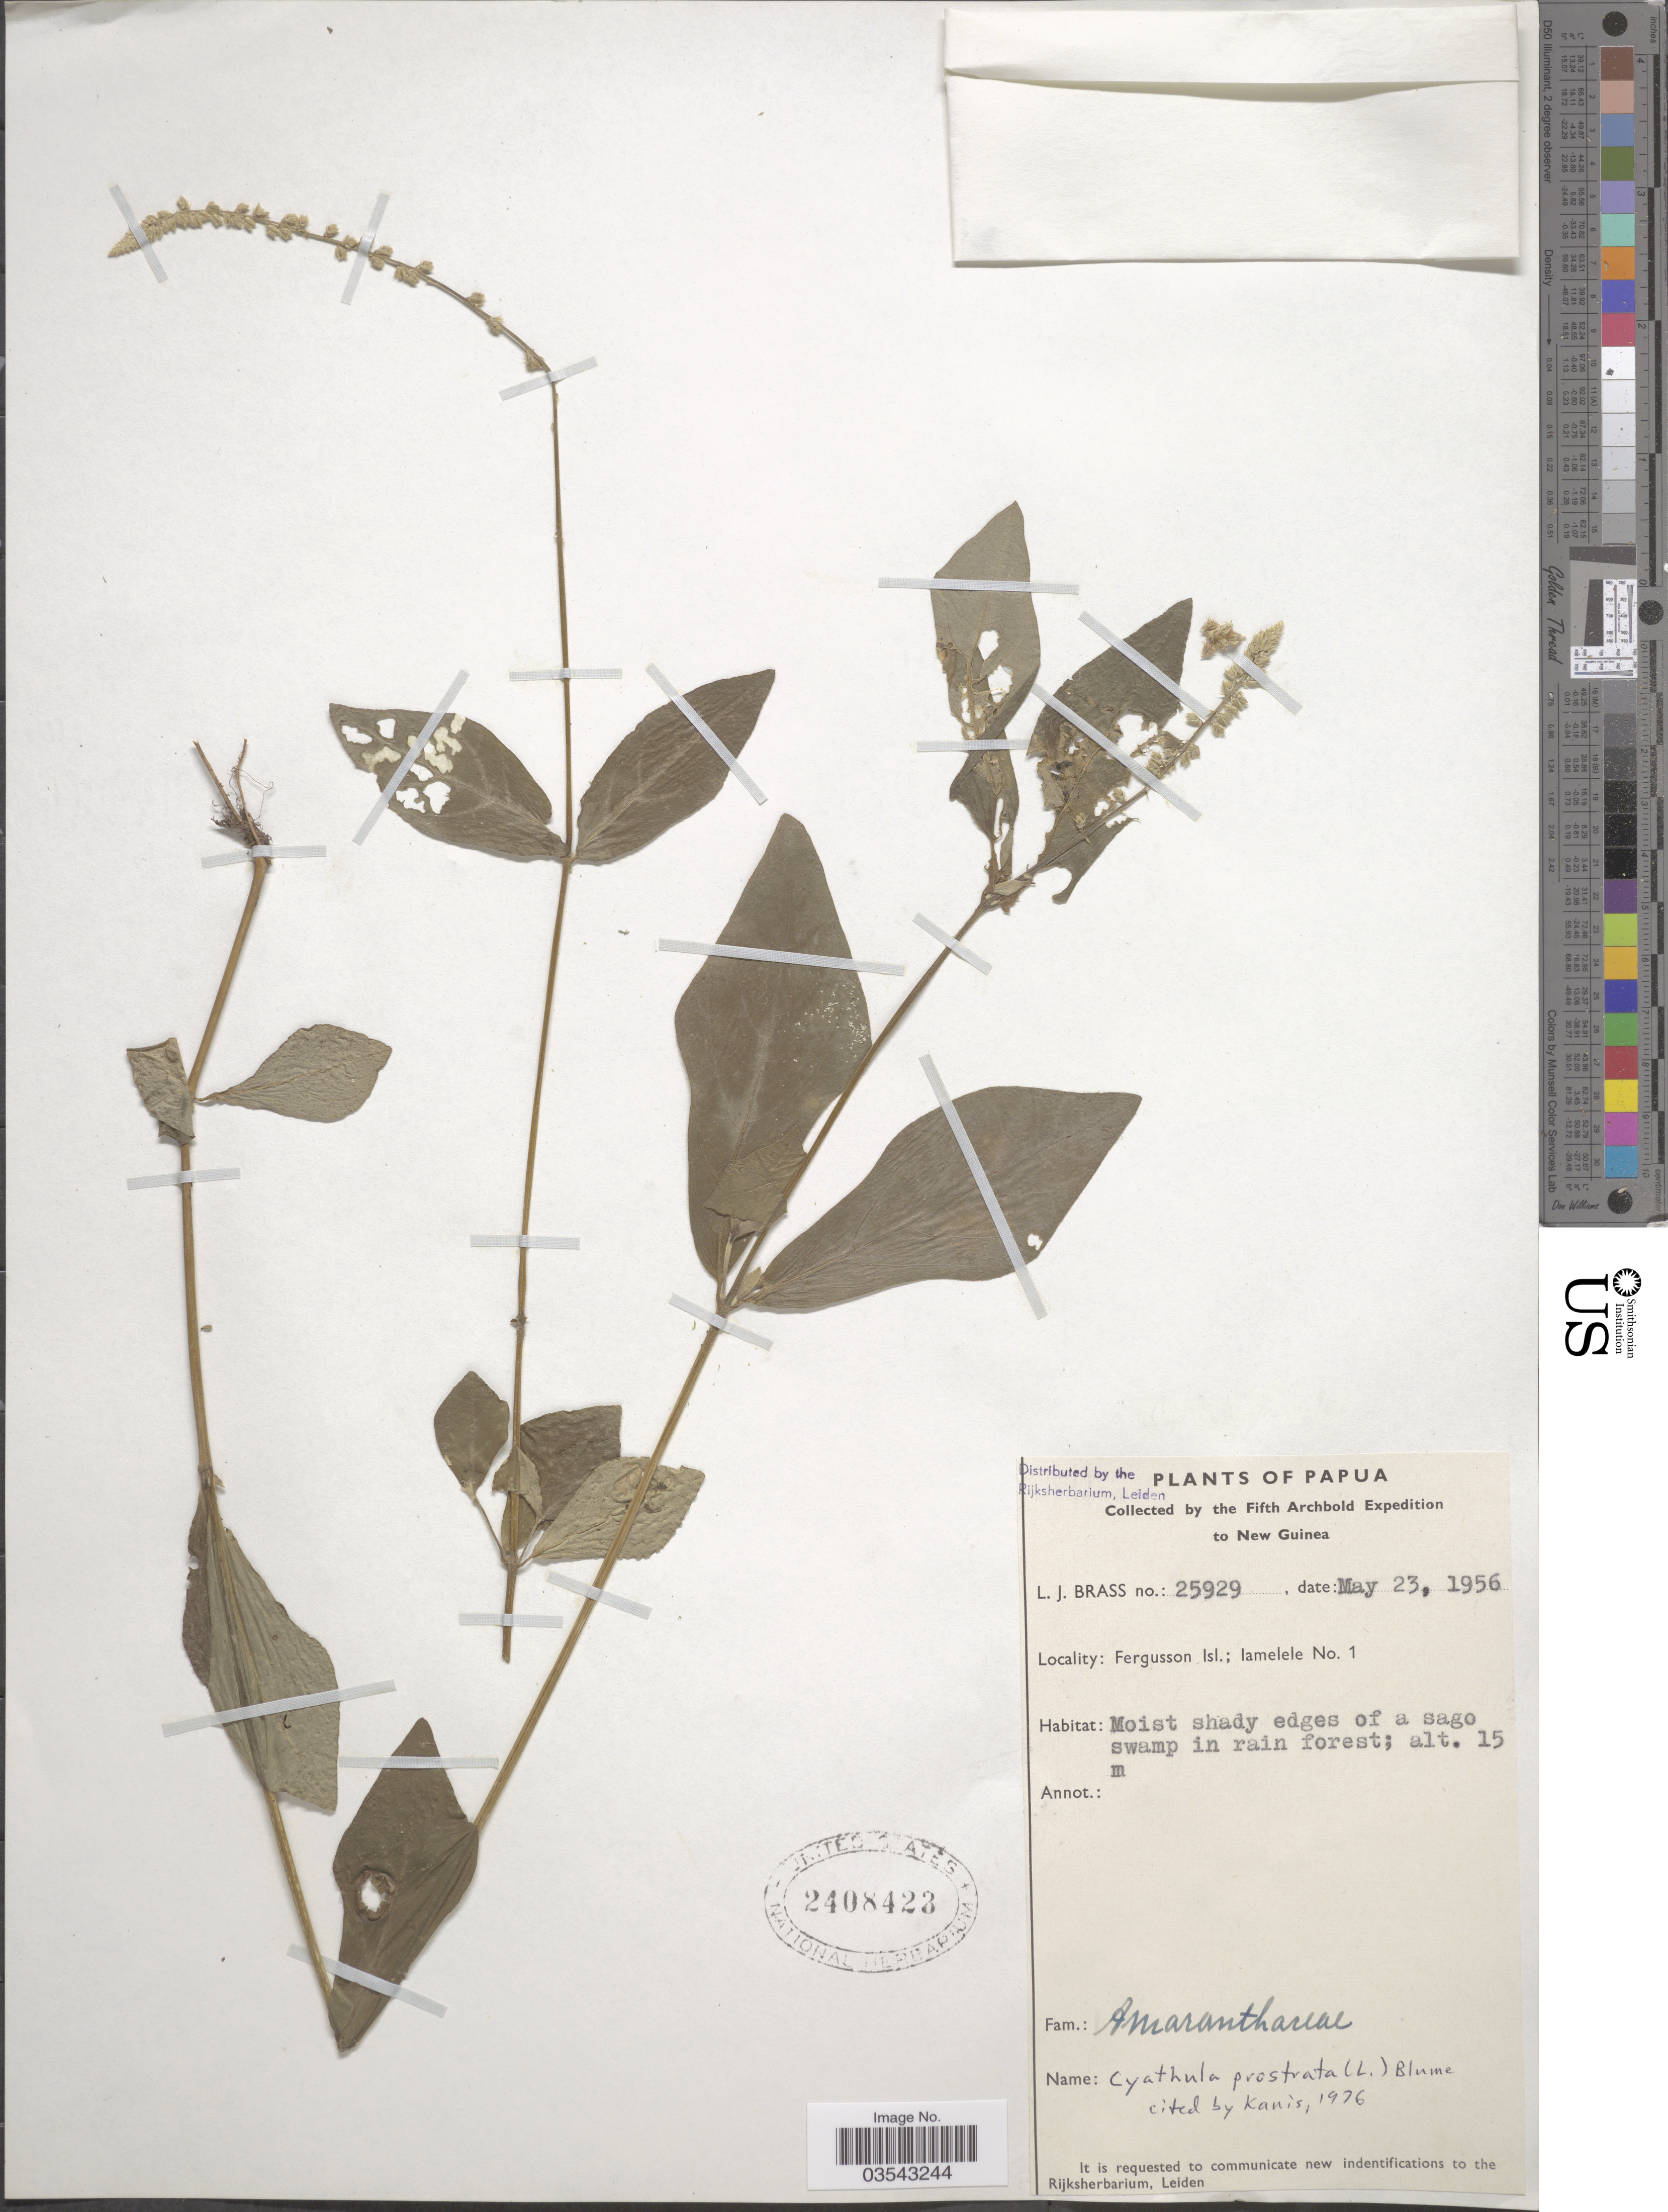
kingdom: Plantae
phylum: Tracheophyta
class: Magnoliopsida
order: Caryophyllales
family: Amaranthaceae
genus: Cyathula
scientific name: Cyathula prostrata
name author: (L.) Blume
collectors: L. J. Brass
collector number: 25929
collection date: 1956-05-23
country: Papua New Guinea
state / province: Milne Bay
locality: Papua. New Guinea. Fergusson Isl.; Iamelele.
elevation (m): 15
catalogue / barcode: US 2408423